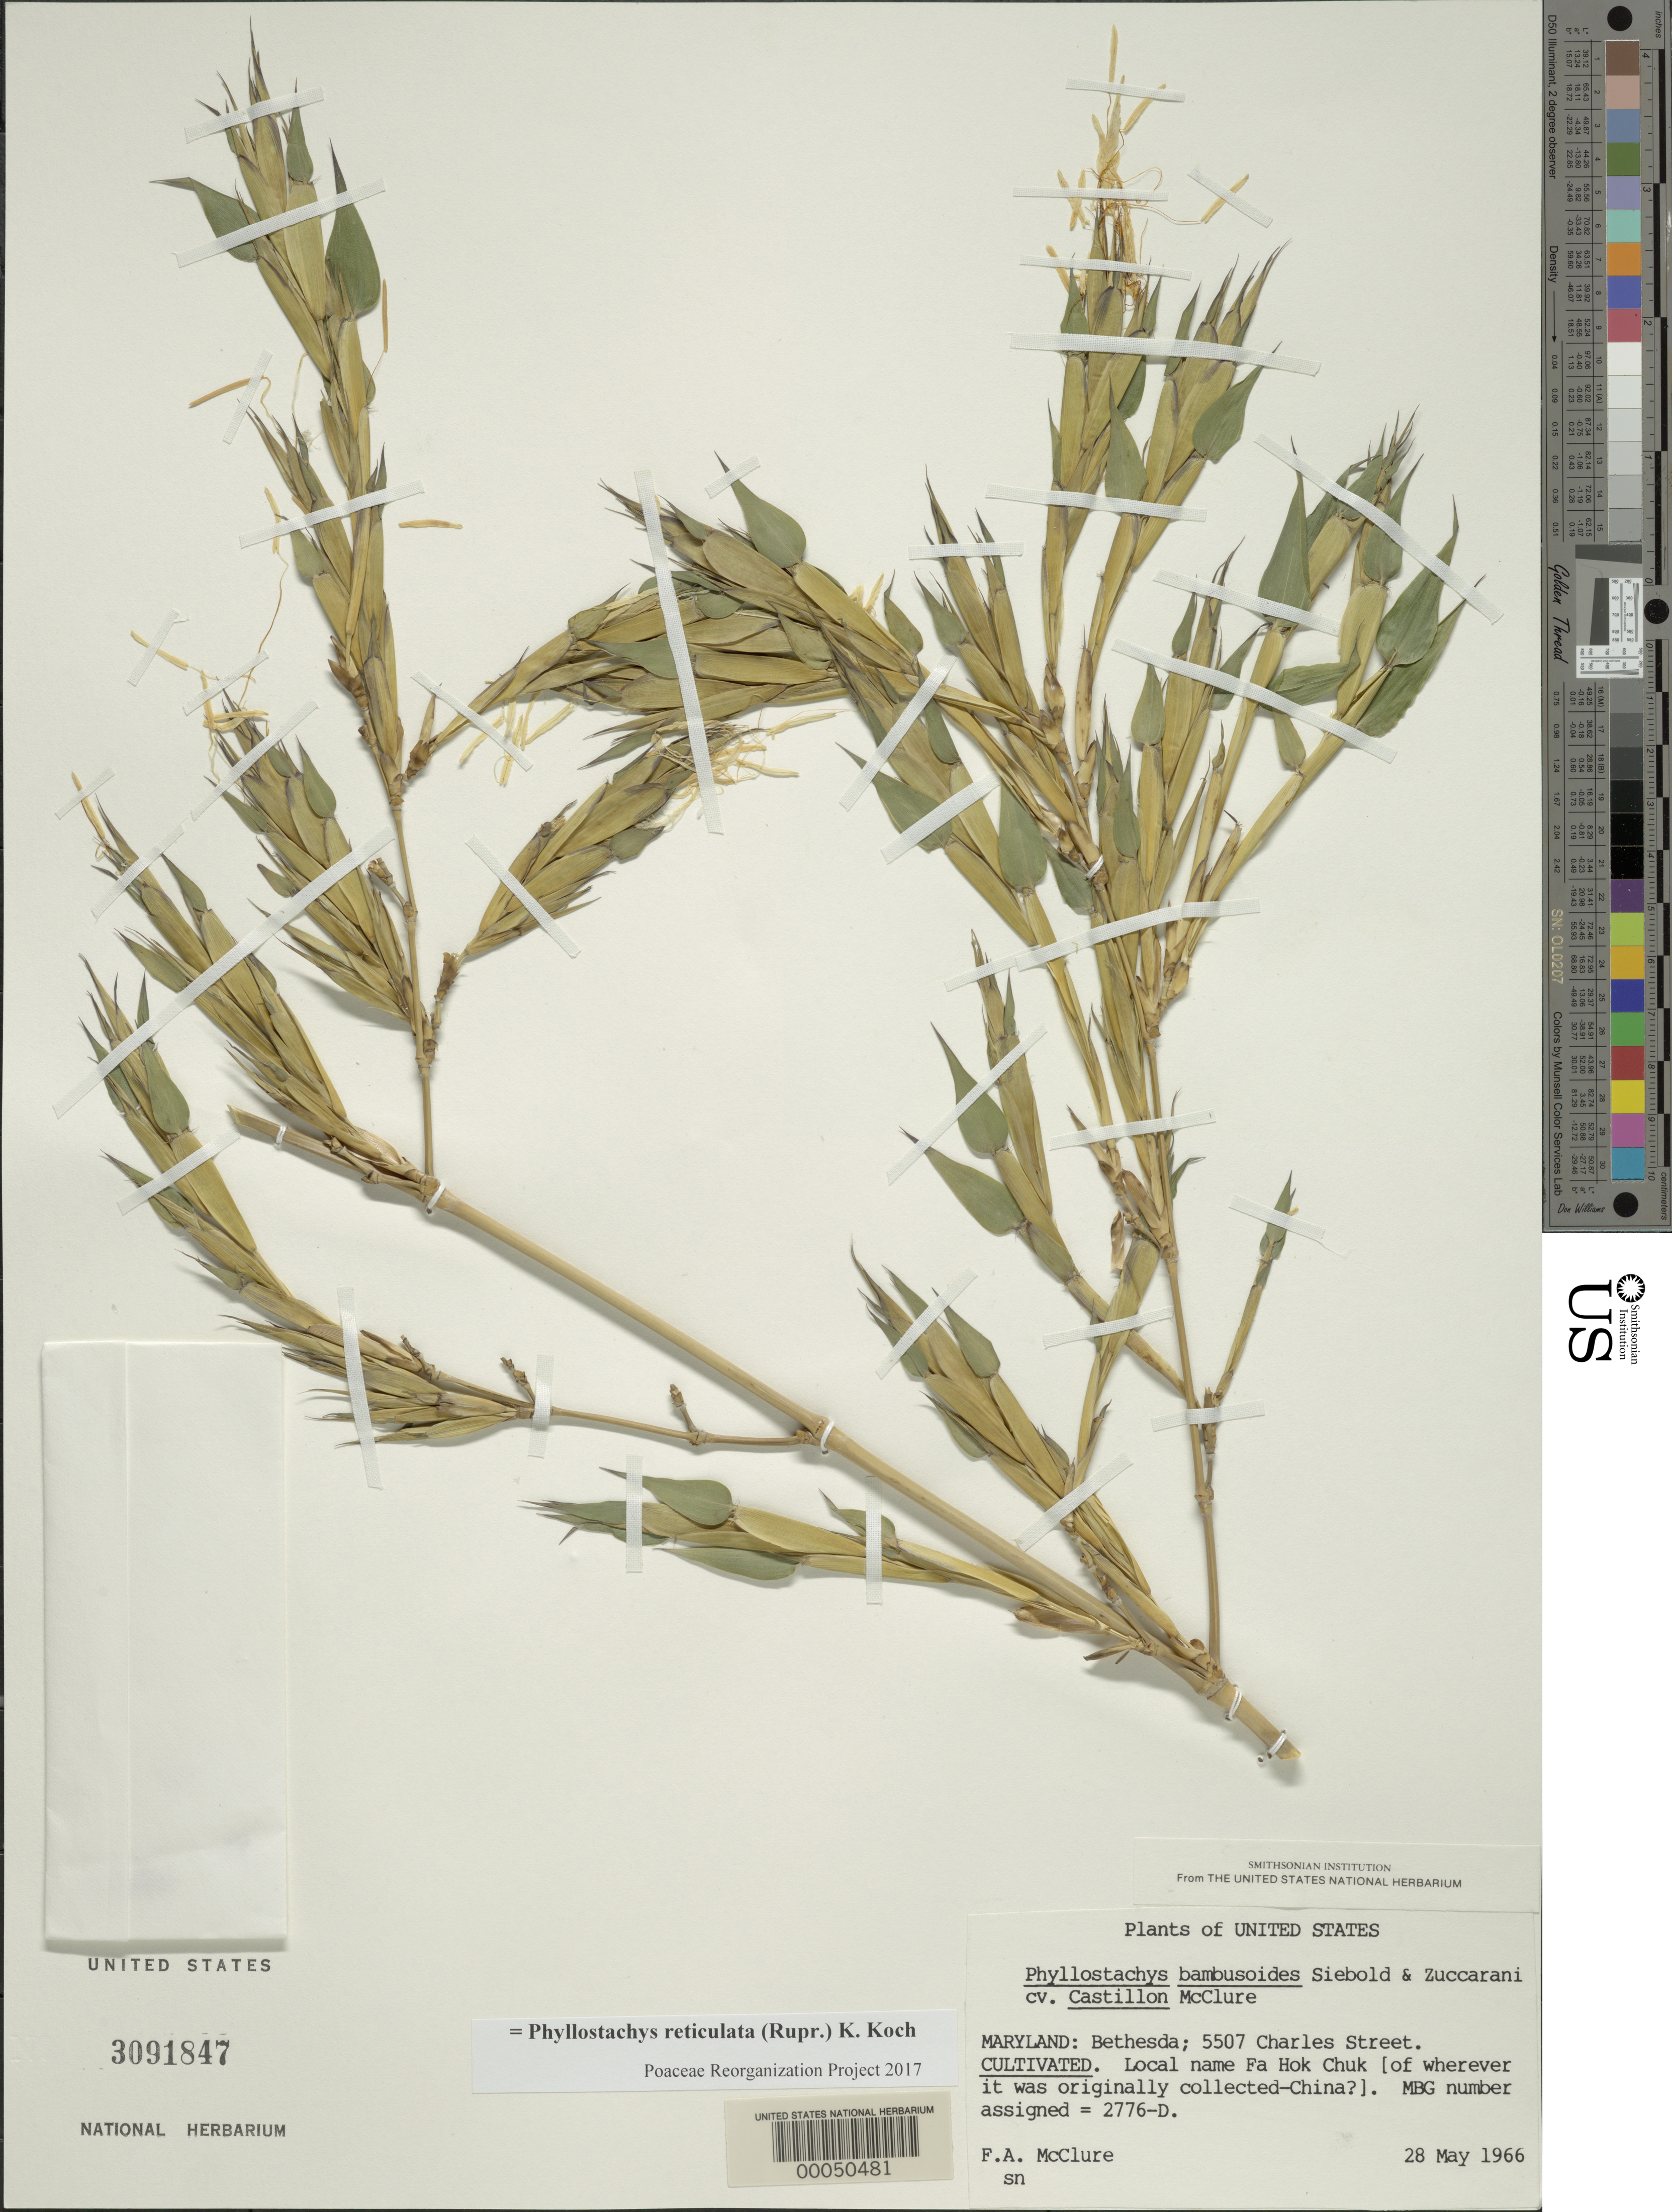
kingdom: Plantae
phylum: Tracheophyta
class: Liliopsida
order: Poales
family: Poaceae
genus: Phyllostachys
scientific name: Phyllostachys reticulata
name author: (Rupr.) K. Koch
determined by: Poaceae Reorganization Project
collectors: F. A. McClure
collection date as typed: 28 May 1966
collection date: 1966-05-28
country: United States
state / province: Maryland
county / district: Montgomery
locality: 5507 Charles Street, Bethesda (McClure's garden)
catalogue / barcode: US 3091847